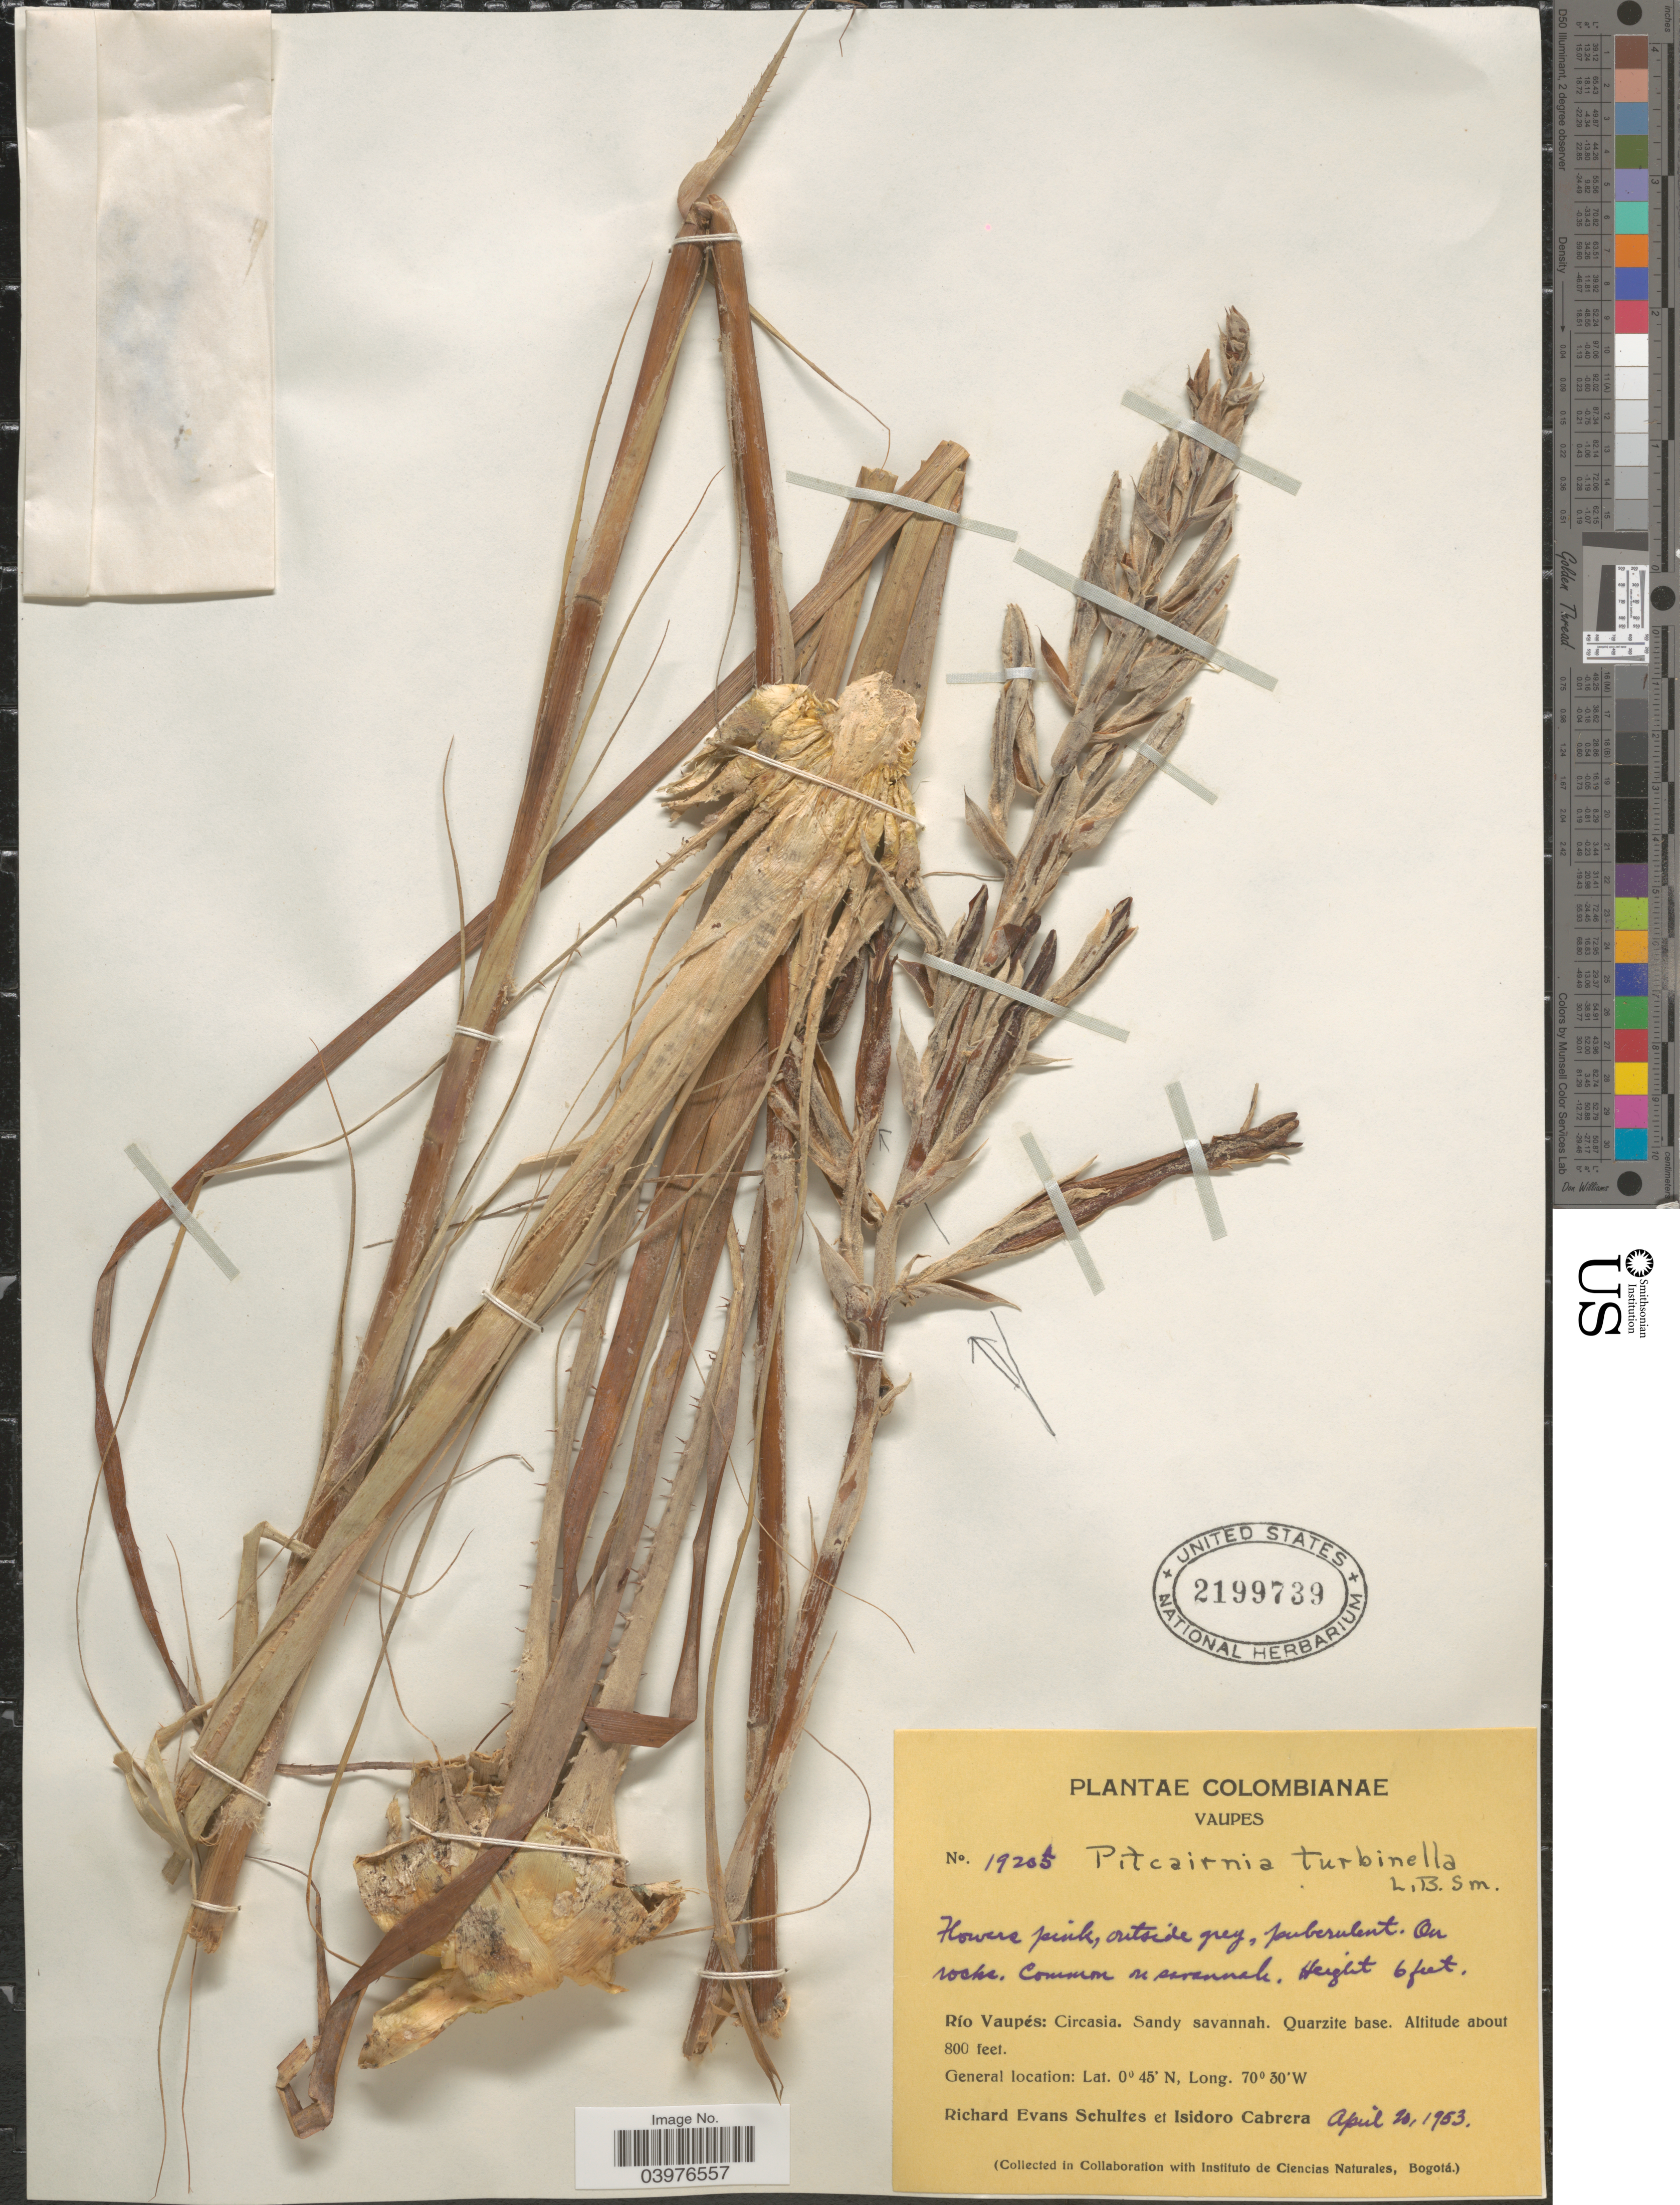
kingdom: Plantae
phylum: Tracheophyta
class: Liliopsida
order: Poales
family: Bromeliaceae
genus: Pitcairnia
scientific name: Pitcairnia turbinella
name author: L.B. Sm.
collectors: R. E. Schultes & I. Cabrera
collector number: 19205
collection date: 1953-04-20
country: Colombia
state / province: Vaupés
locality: Río Vaupés: Circasia. Quarzite base.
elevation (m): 244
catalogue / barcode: US 2199739